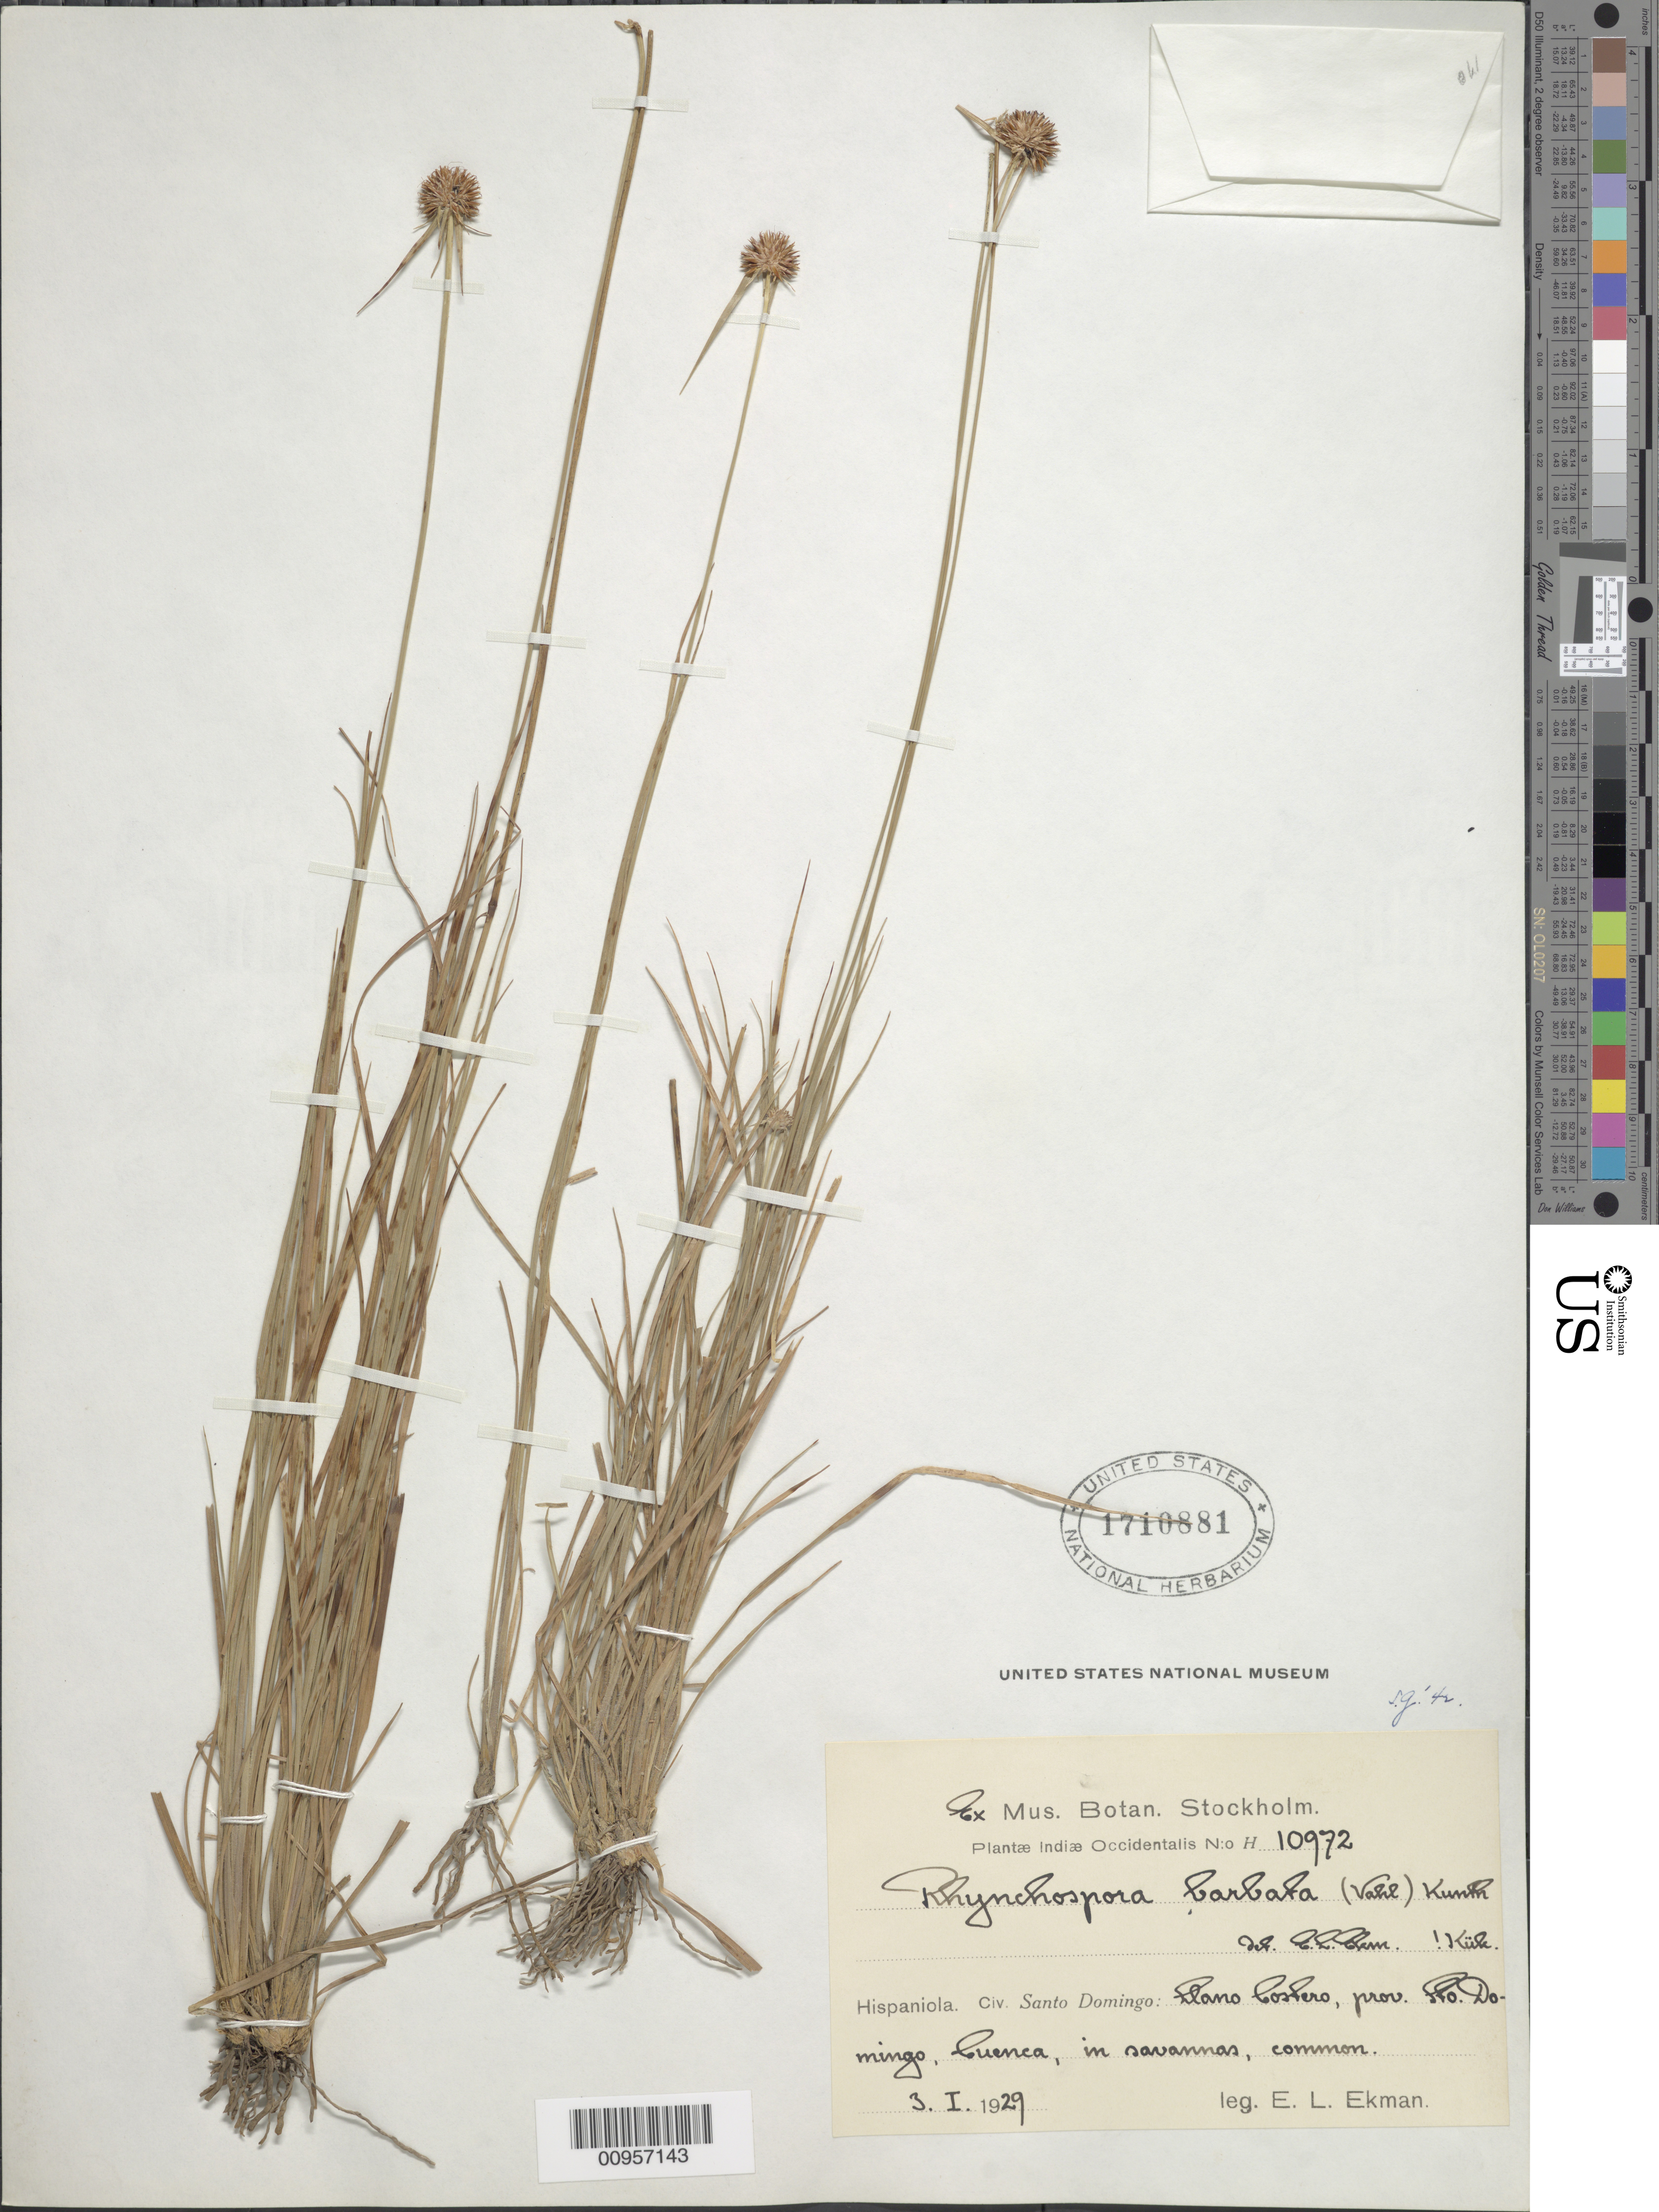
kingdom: Plantae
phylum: Tracheophyta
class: Liliopsida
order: Poales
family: Cyperaceae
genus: Rhynchospora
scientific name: Rhynchospora barbata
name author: (Vahl) Kunth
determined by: Alves, K.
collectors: E. L. Ekman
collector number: H 10972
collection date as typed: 03 Jan 1929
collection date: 1929-01-03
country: Dominican Republic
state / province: Santo Domingo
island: Hispaniola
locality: Llano Costero, Cuenca, savannas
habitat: In savannas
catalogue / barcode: US 1710881